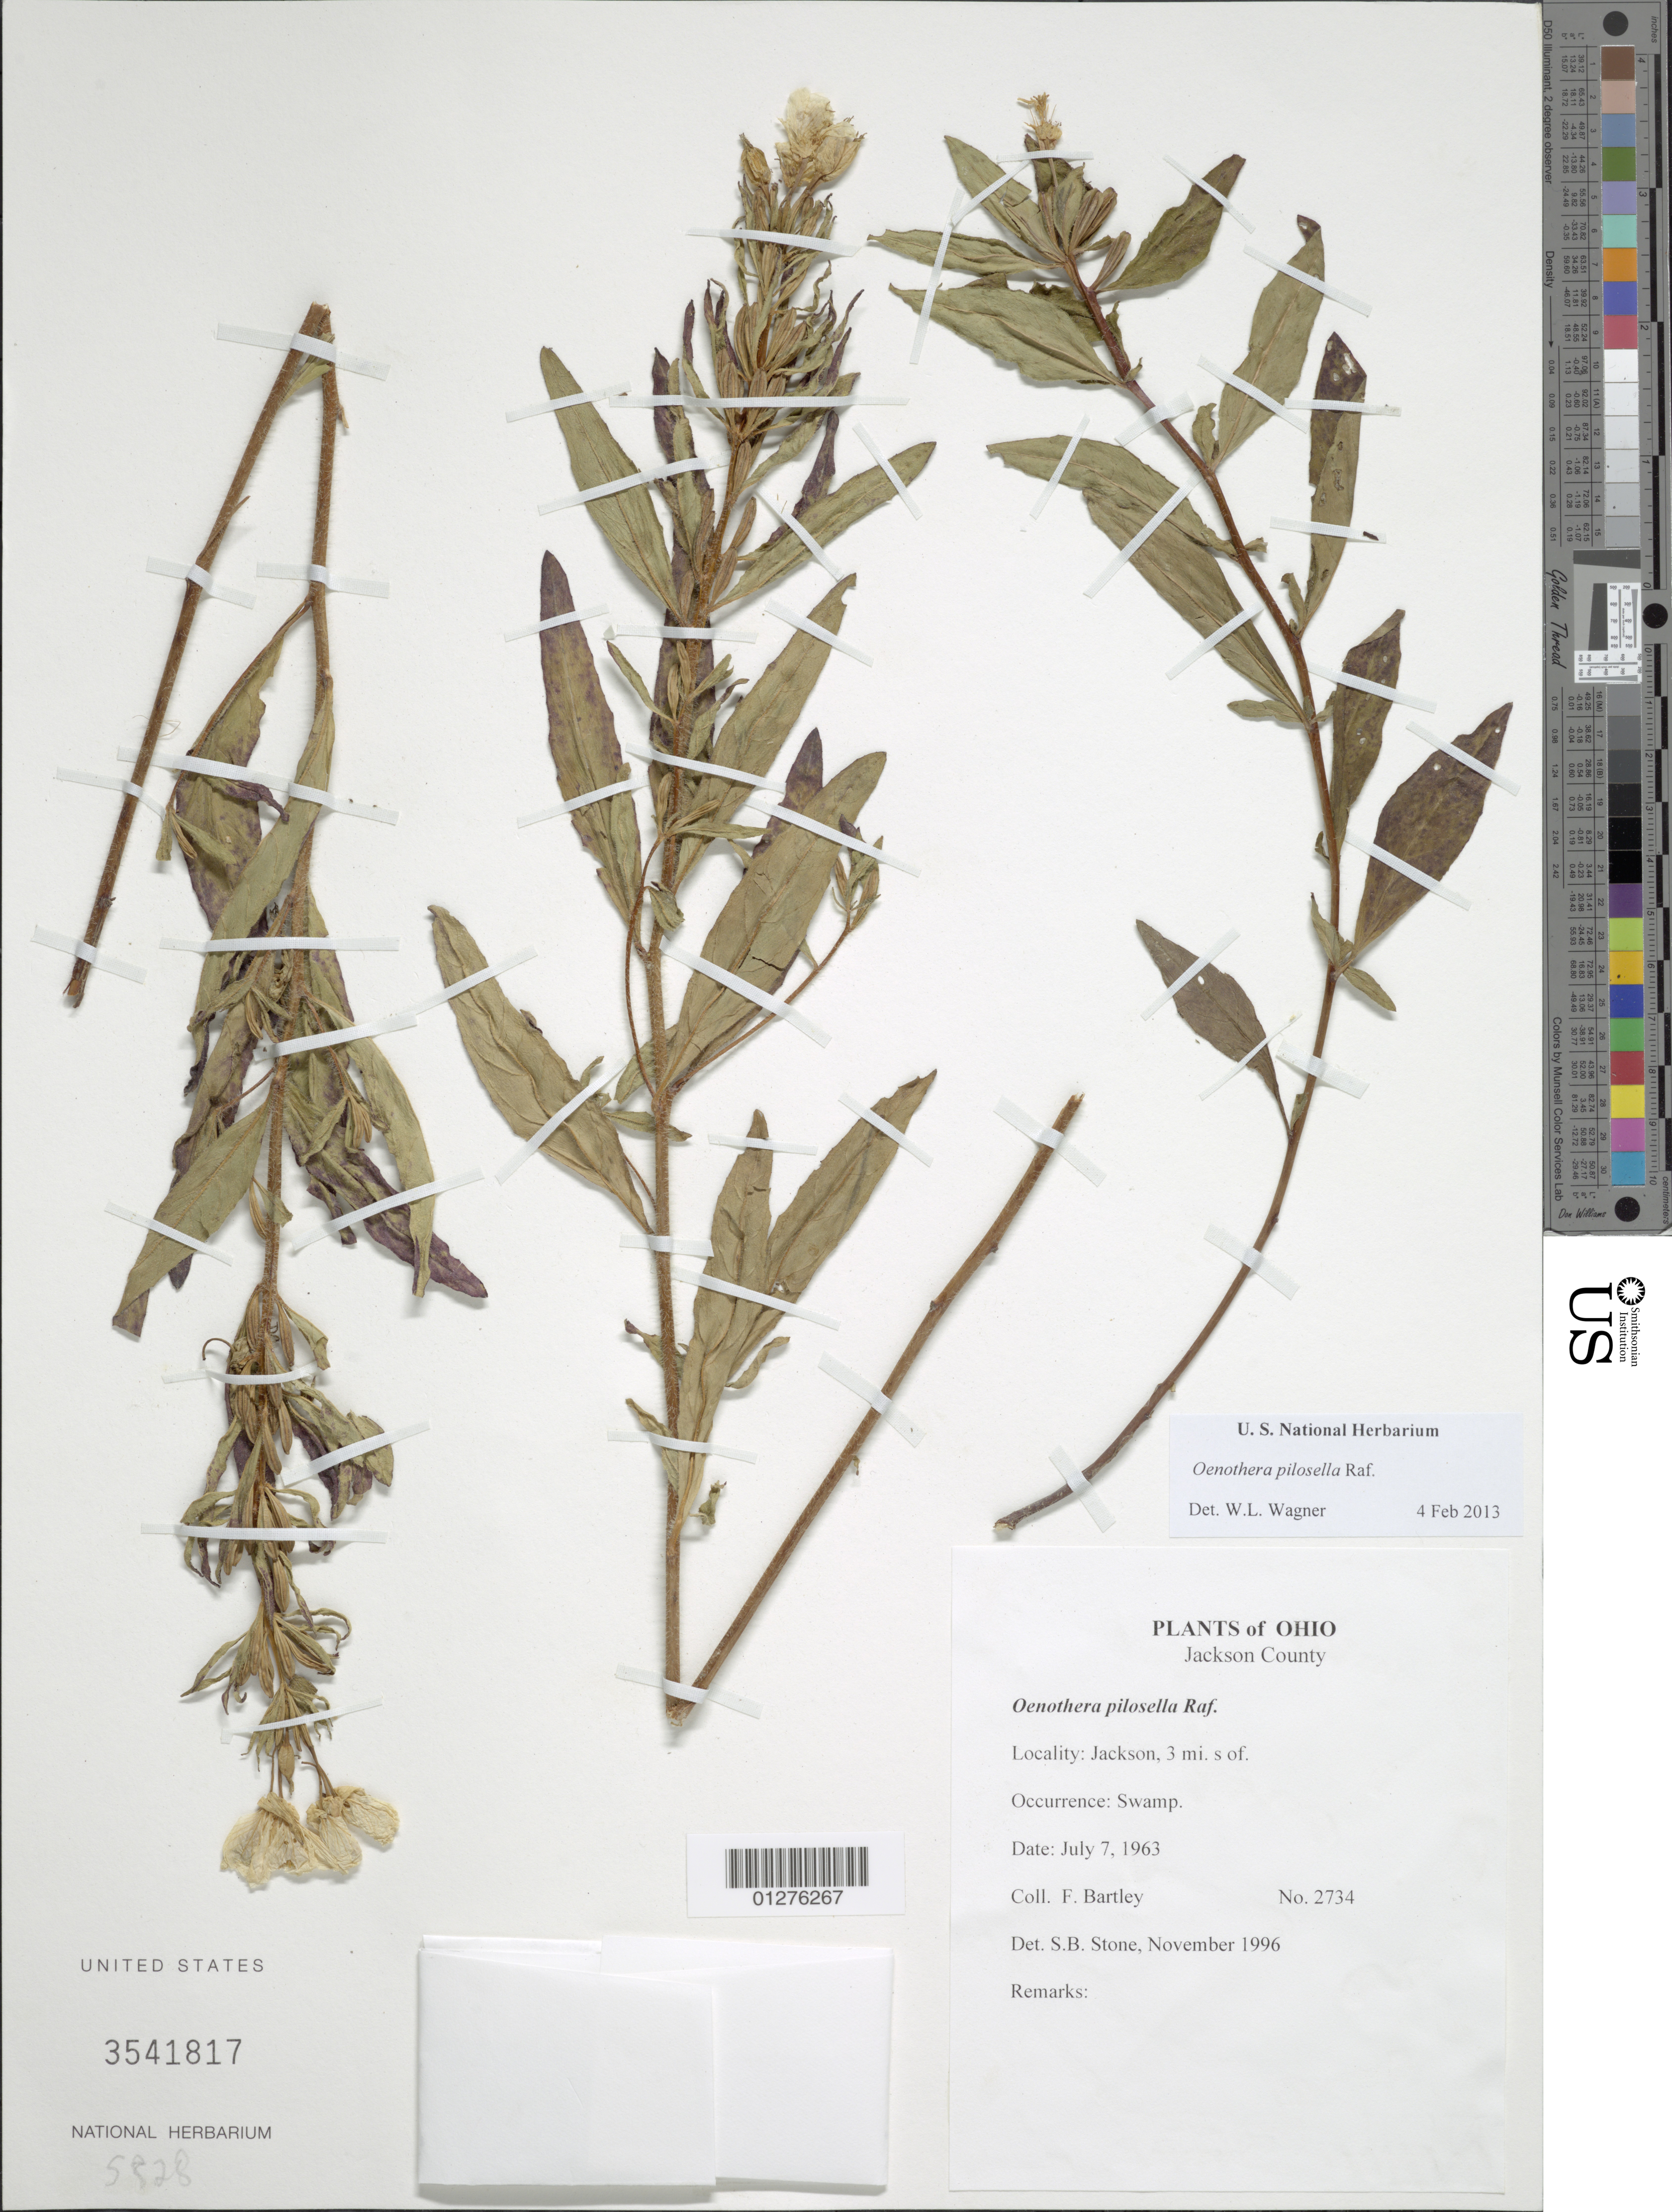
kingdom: Plantae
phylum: Tracheophyta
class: Magnoliopsida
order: Myrtales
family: Onagraceae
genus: Oenothera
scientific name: Oenothera pilosella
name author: Raf.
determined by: Wagner, W. L., (BOT), Smithsonian Institution - National Museum of Natural History (UNITED STATES)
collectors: F. Bartley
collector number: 2734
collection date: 1963-07-07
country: United States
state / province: Ohio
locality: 3 mi. S of Jackson.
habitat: Swamp.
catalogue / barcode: US 3541817